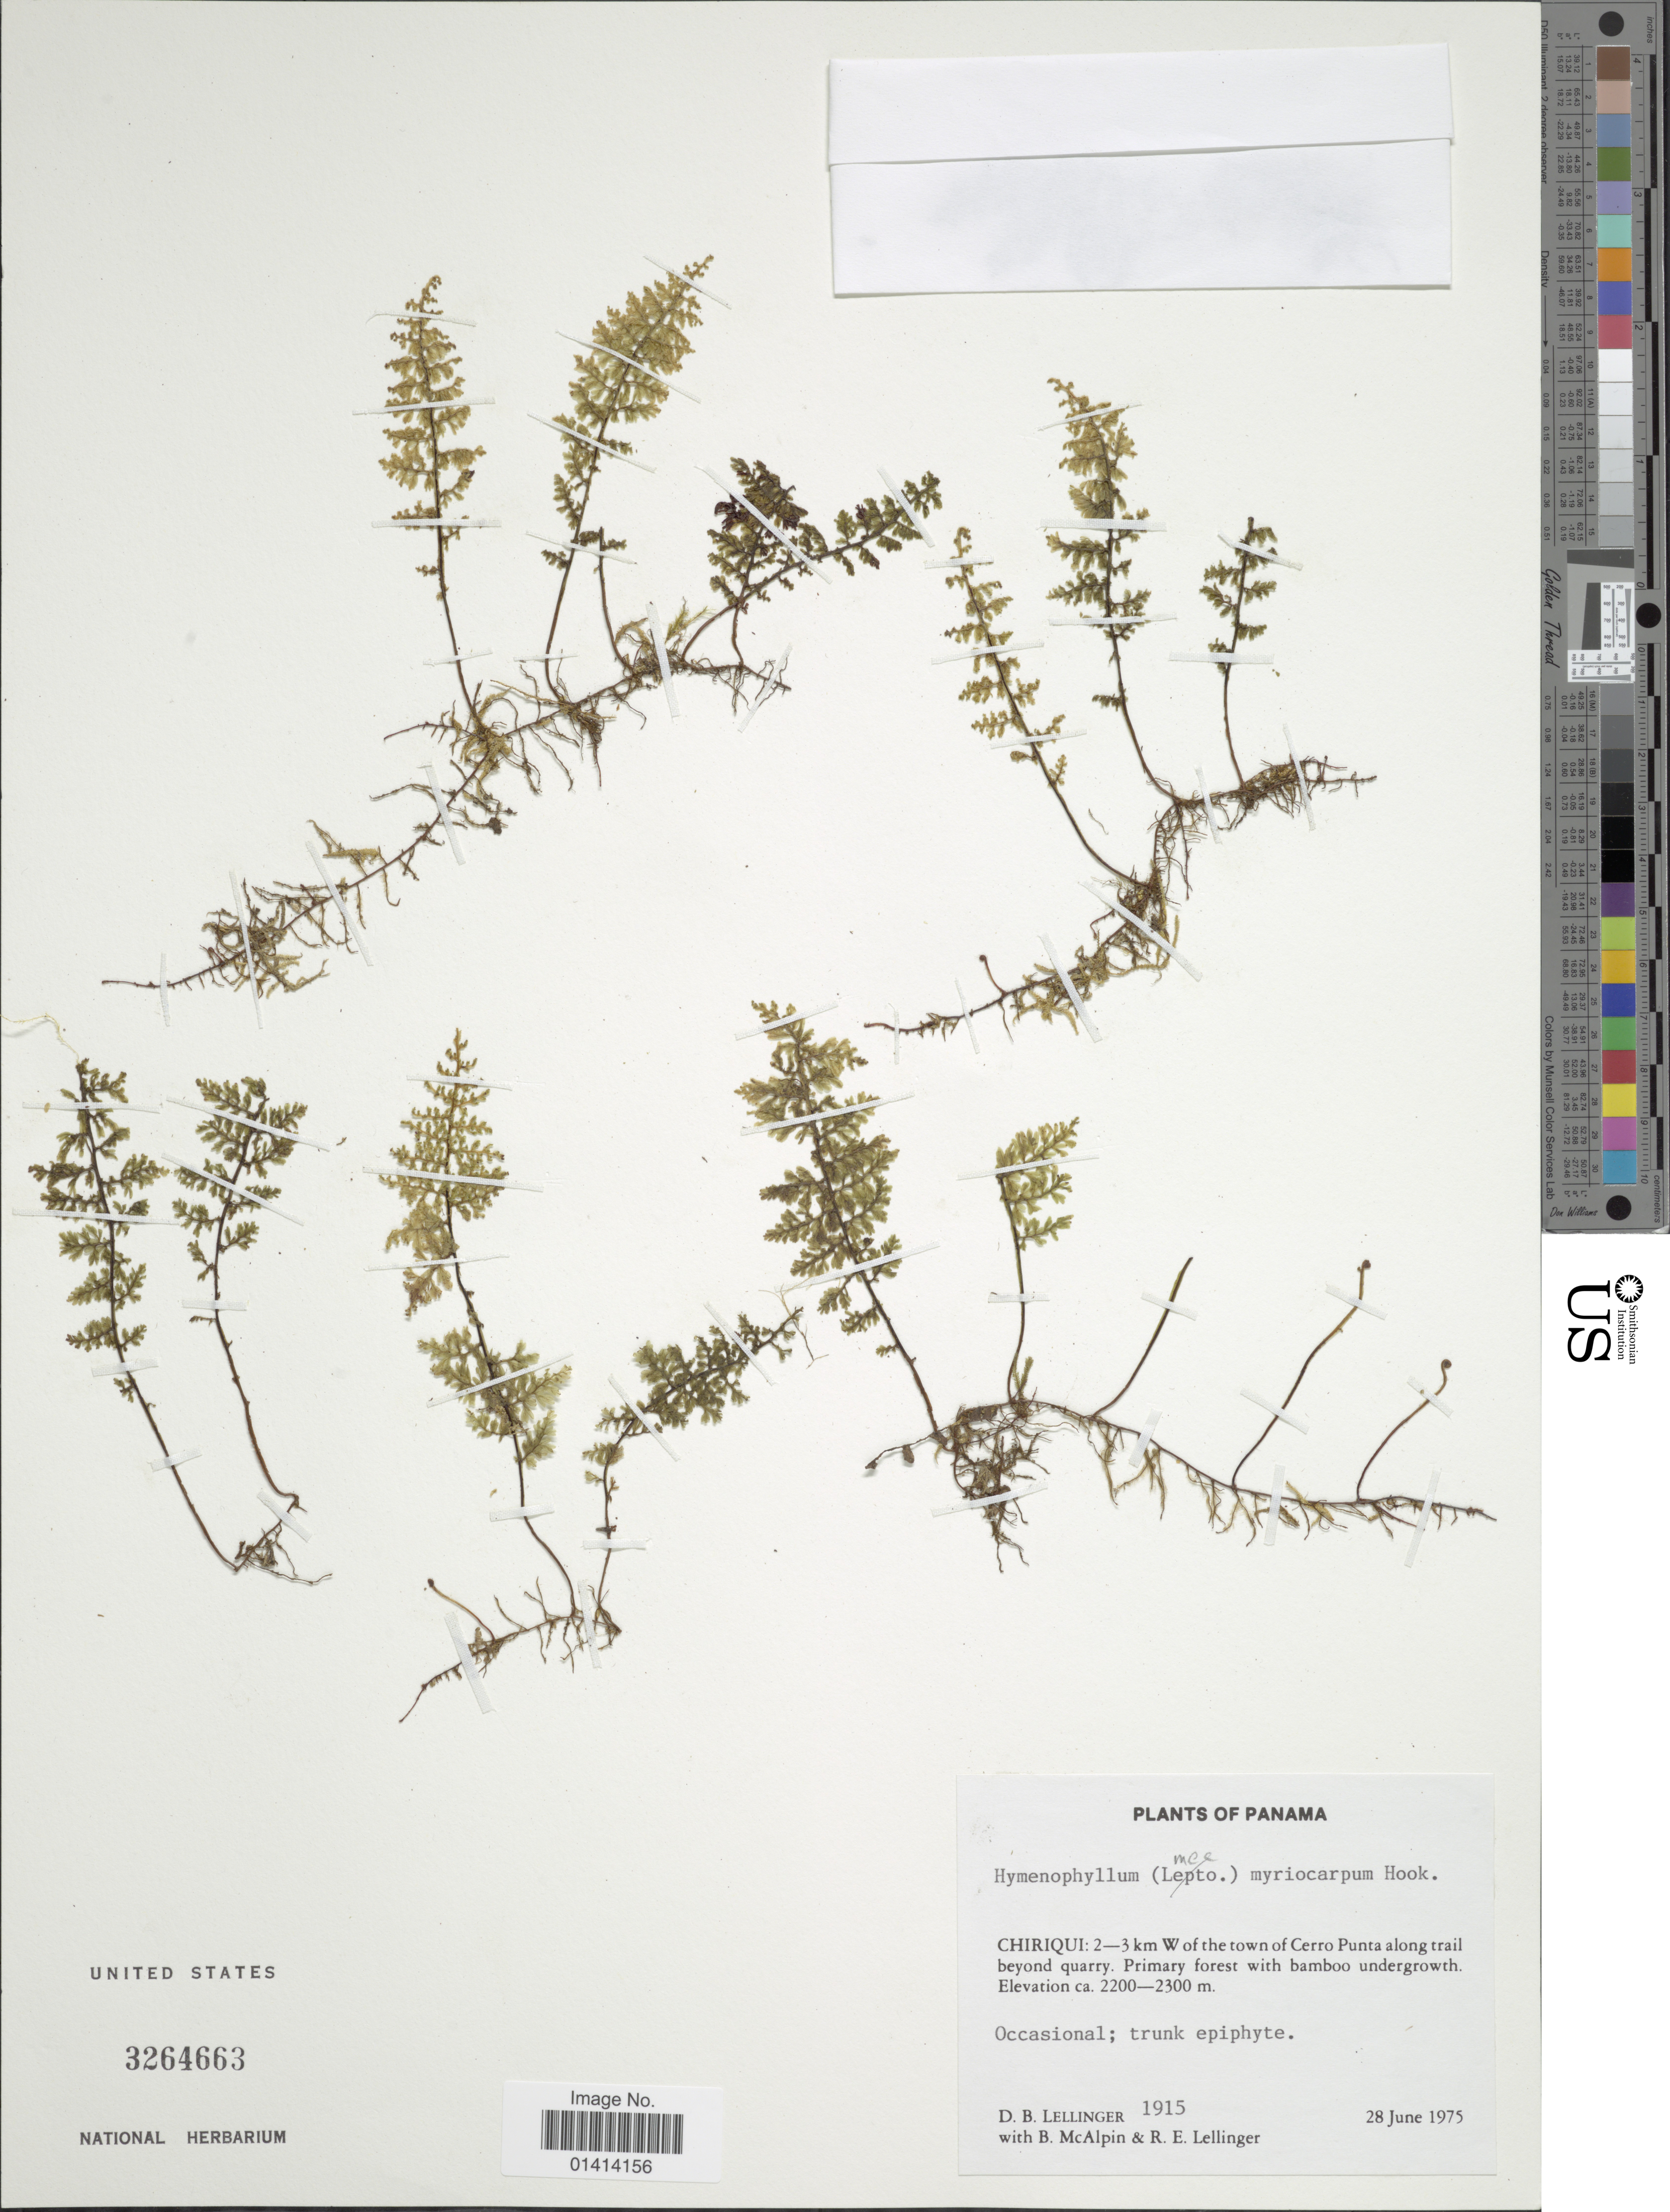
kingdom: Plantae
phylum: Tracheophyta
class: Polypodiopsida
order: Hymenophyllales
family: Hymenophyllaceae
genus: Hymenophyllum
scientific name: Hymenophyllum myriocarpum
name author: Hook.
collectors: D. B. Lellinger, B. Mcalpin & R. E. Lellinger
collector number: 1915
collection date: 1975-06-28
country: Panama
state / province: Chiriqui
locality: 2-3 km W of the town of Cerro Punta along trail beyond quarry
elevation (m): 2200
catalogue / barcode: US 3264663